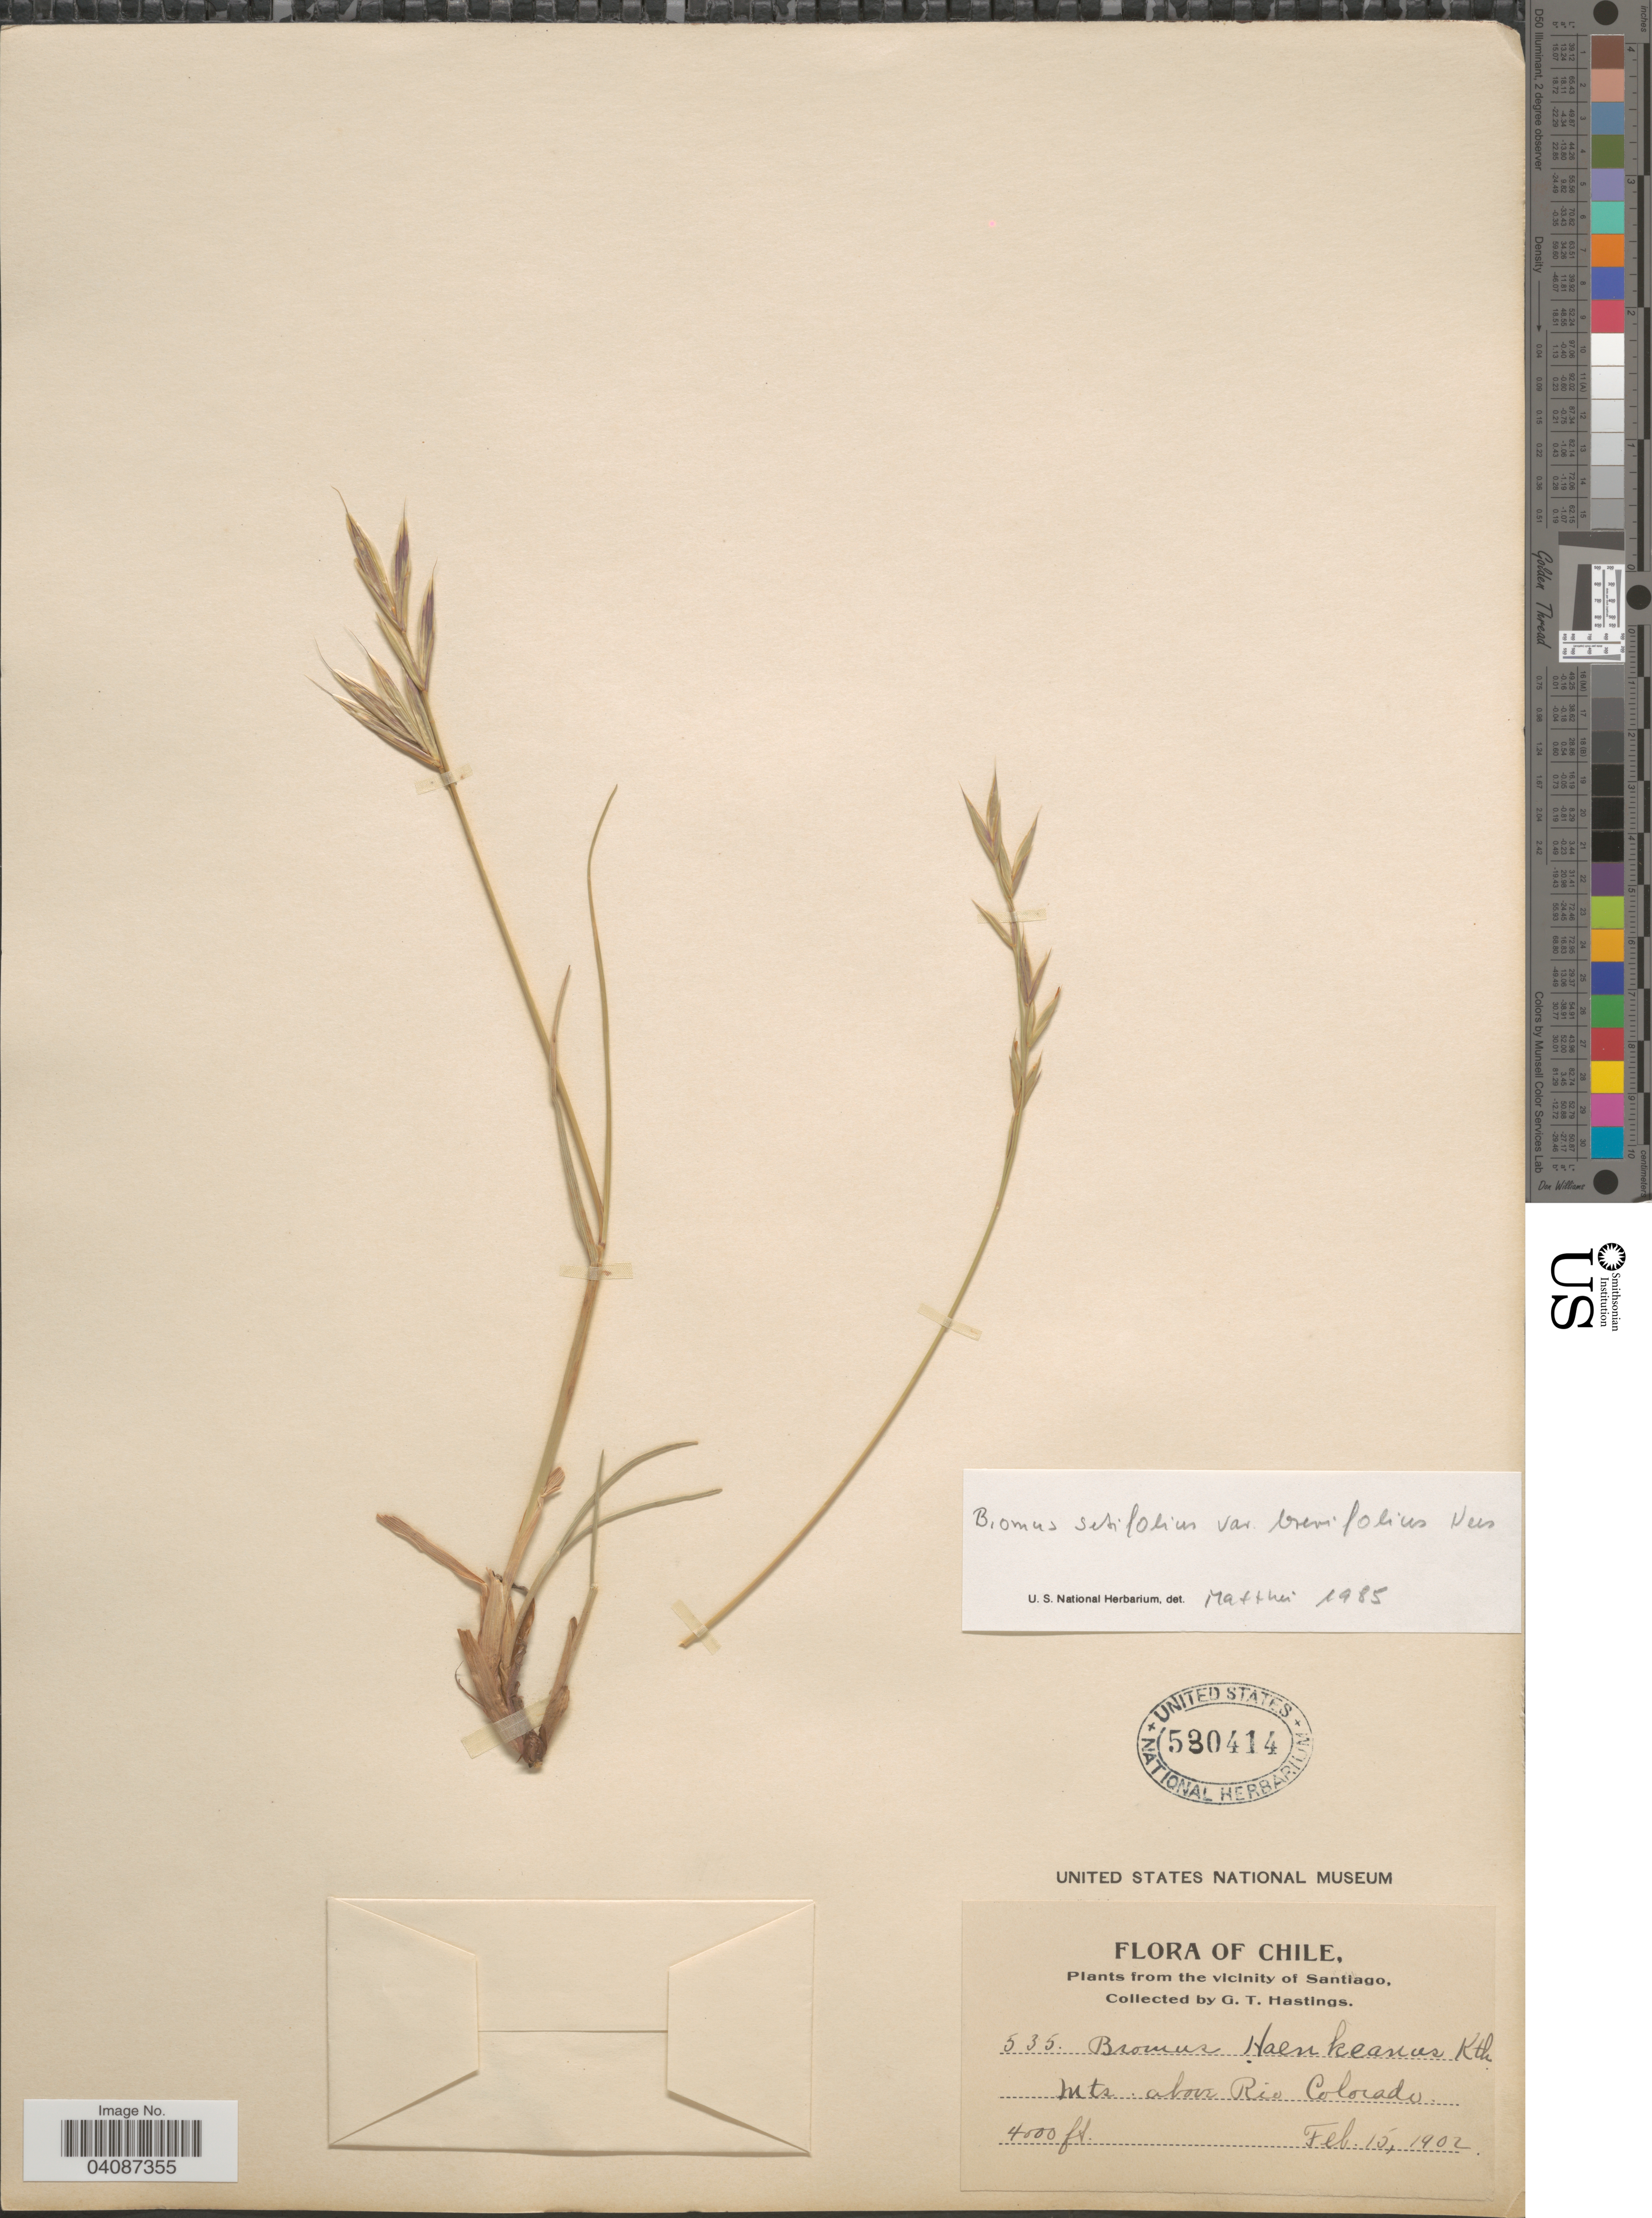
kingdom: Plantae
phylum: Tracheophyta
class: Liliopsida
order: Poales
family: Poaceae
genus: Bromus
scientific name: Bromus setifolis var. brevifolius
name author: Nees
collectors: G. Hastings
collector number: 535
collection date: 1902-02-15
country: Chile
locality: Vicinity of Santiago. Mts. above Rio Colorado.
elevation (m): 1219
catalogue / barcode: US 530414